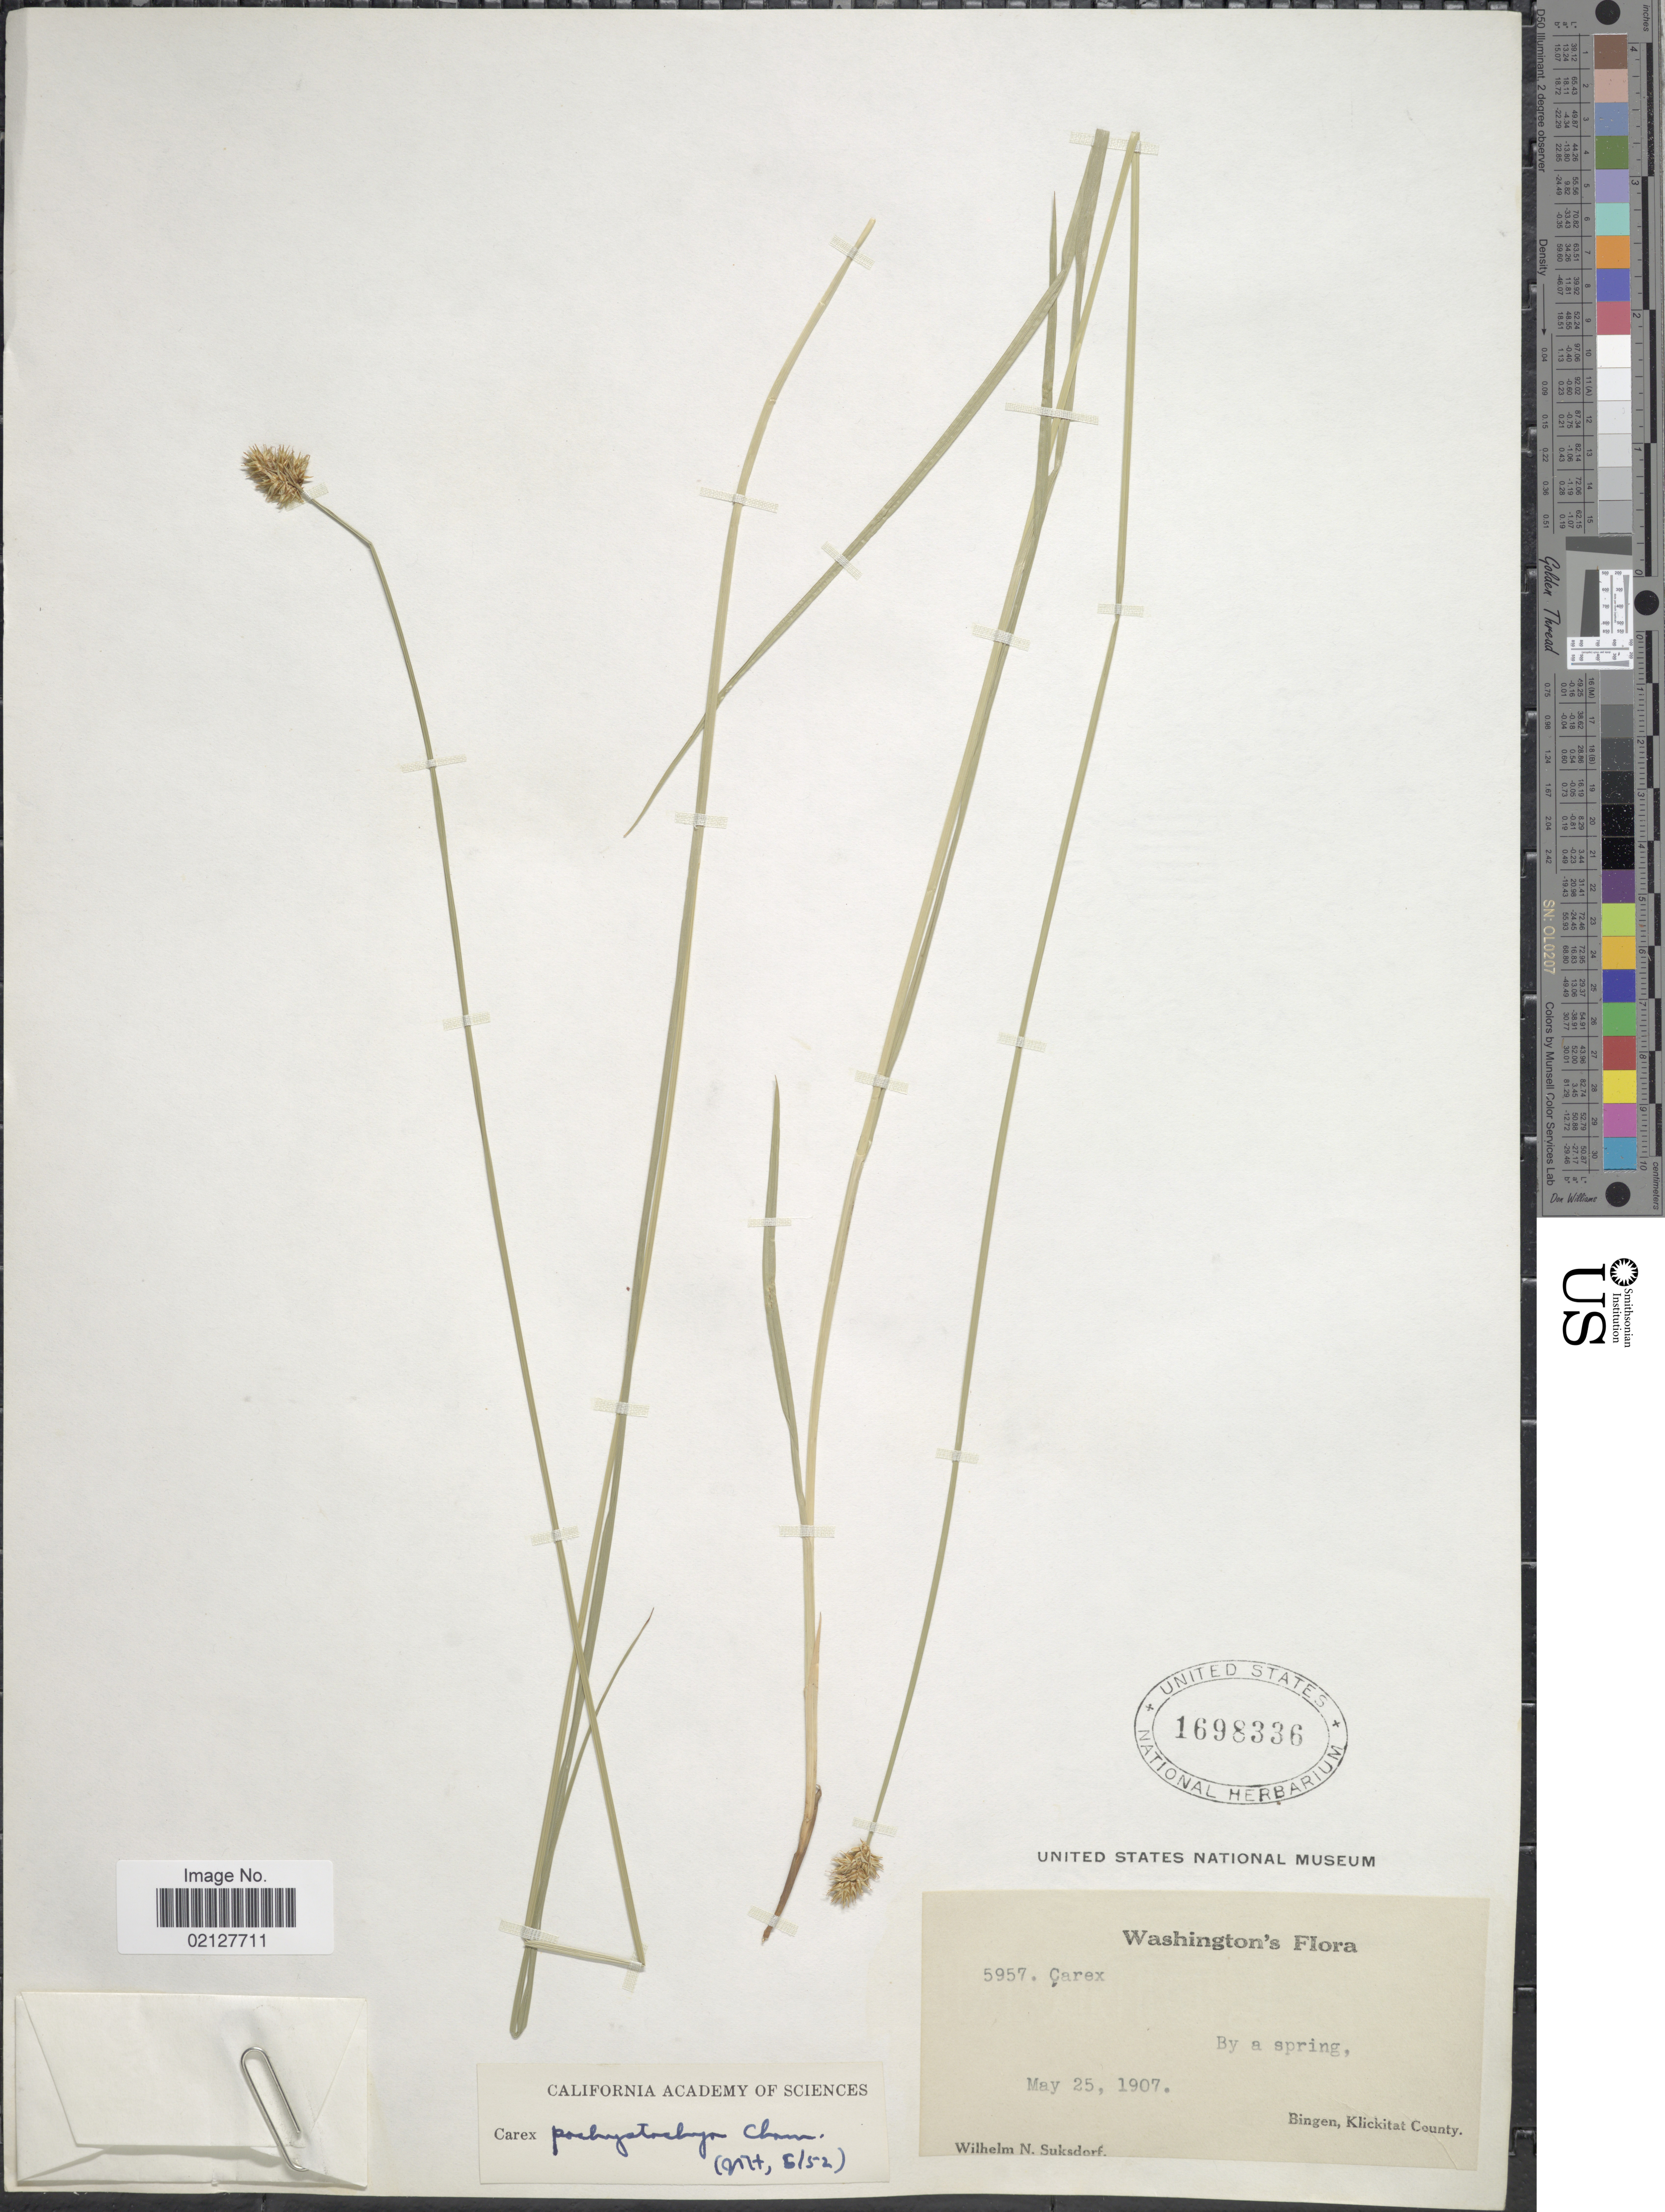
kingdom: Plantae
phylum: Tracheophyta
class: Liliopsida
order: Poales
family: Cyperaceae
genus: Carex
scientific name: Carex pachystachya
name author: Cham. ex Steud.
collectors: W. N. Suksdorf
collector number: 5957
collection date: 1907-05-25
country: United States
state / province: Washington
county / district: Klickitat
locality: Bingen, Klickitat County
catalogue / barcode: US 1698336